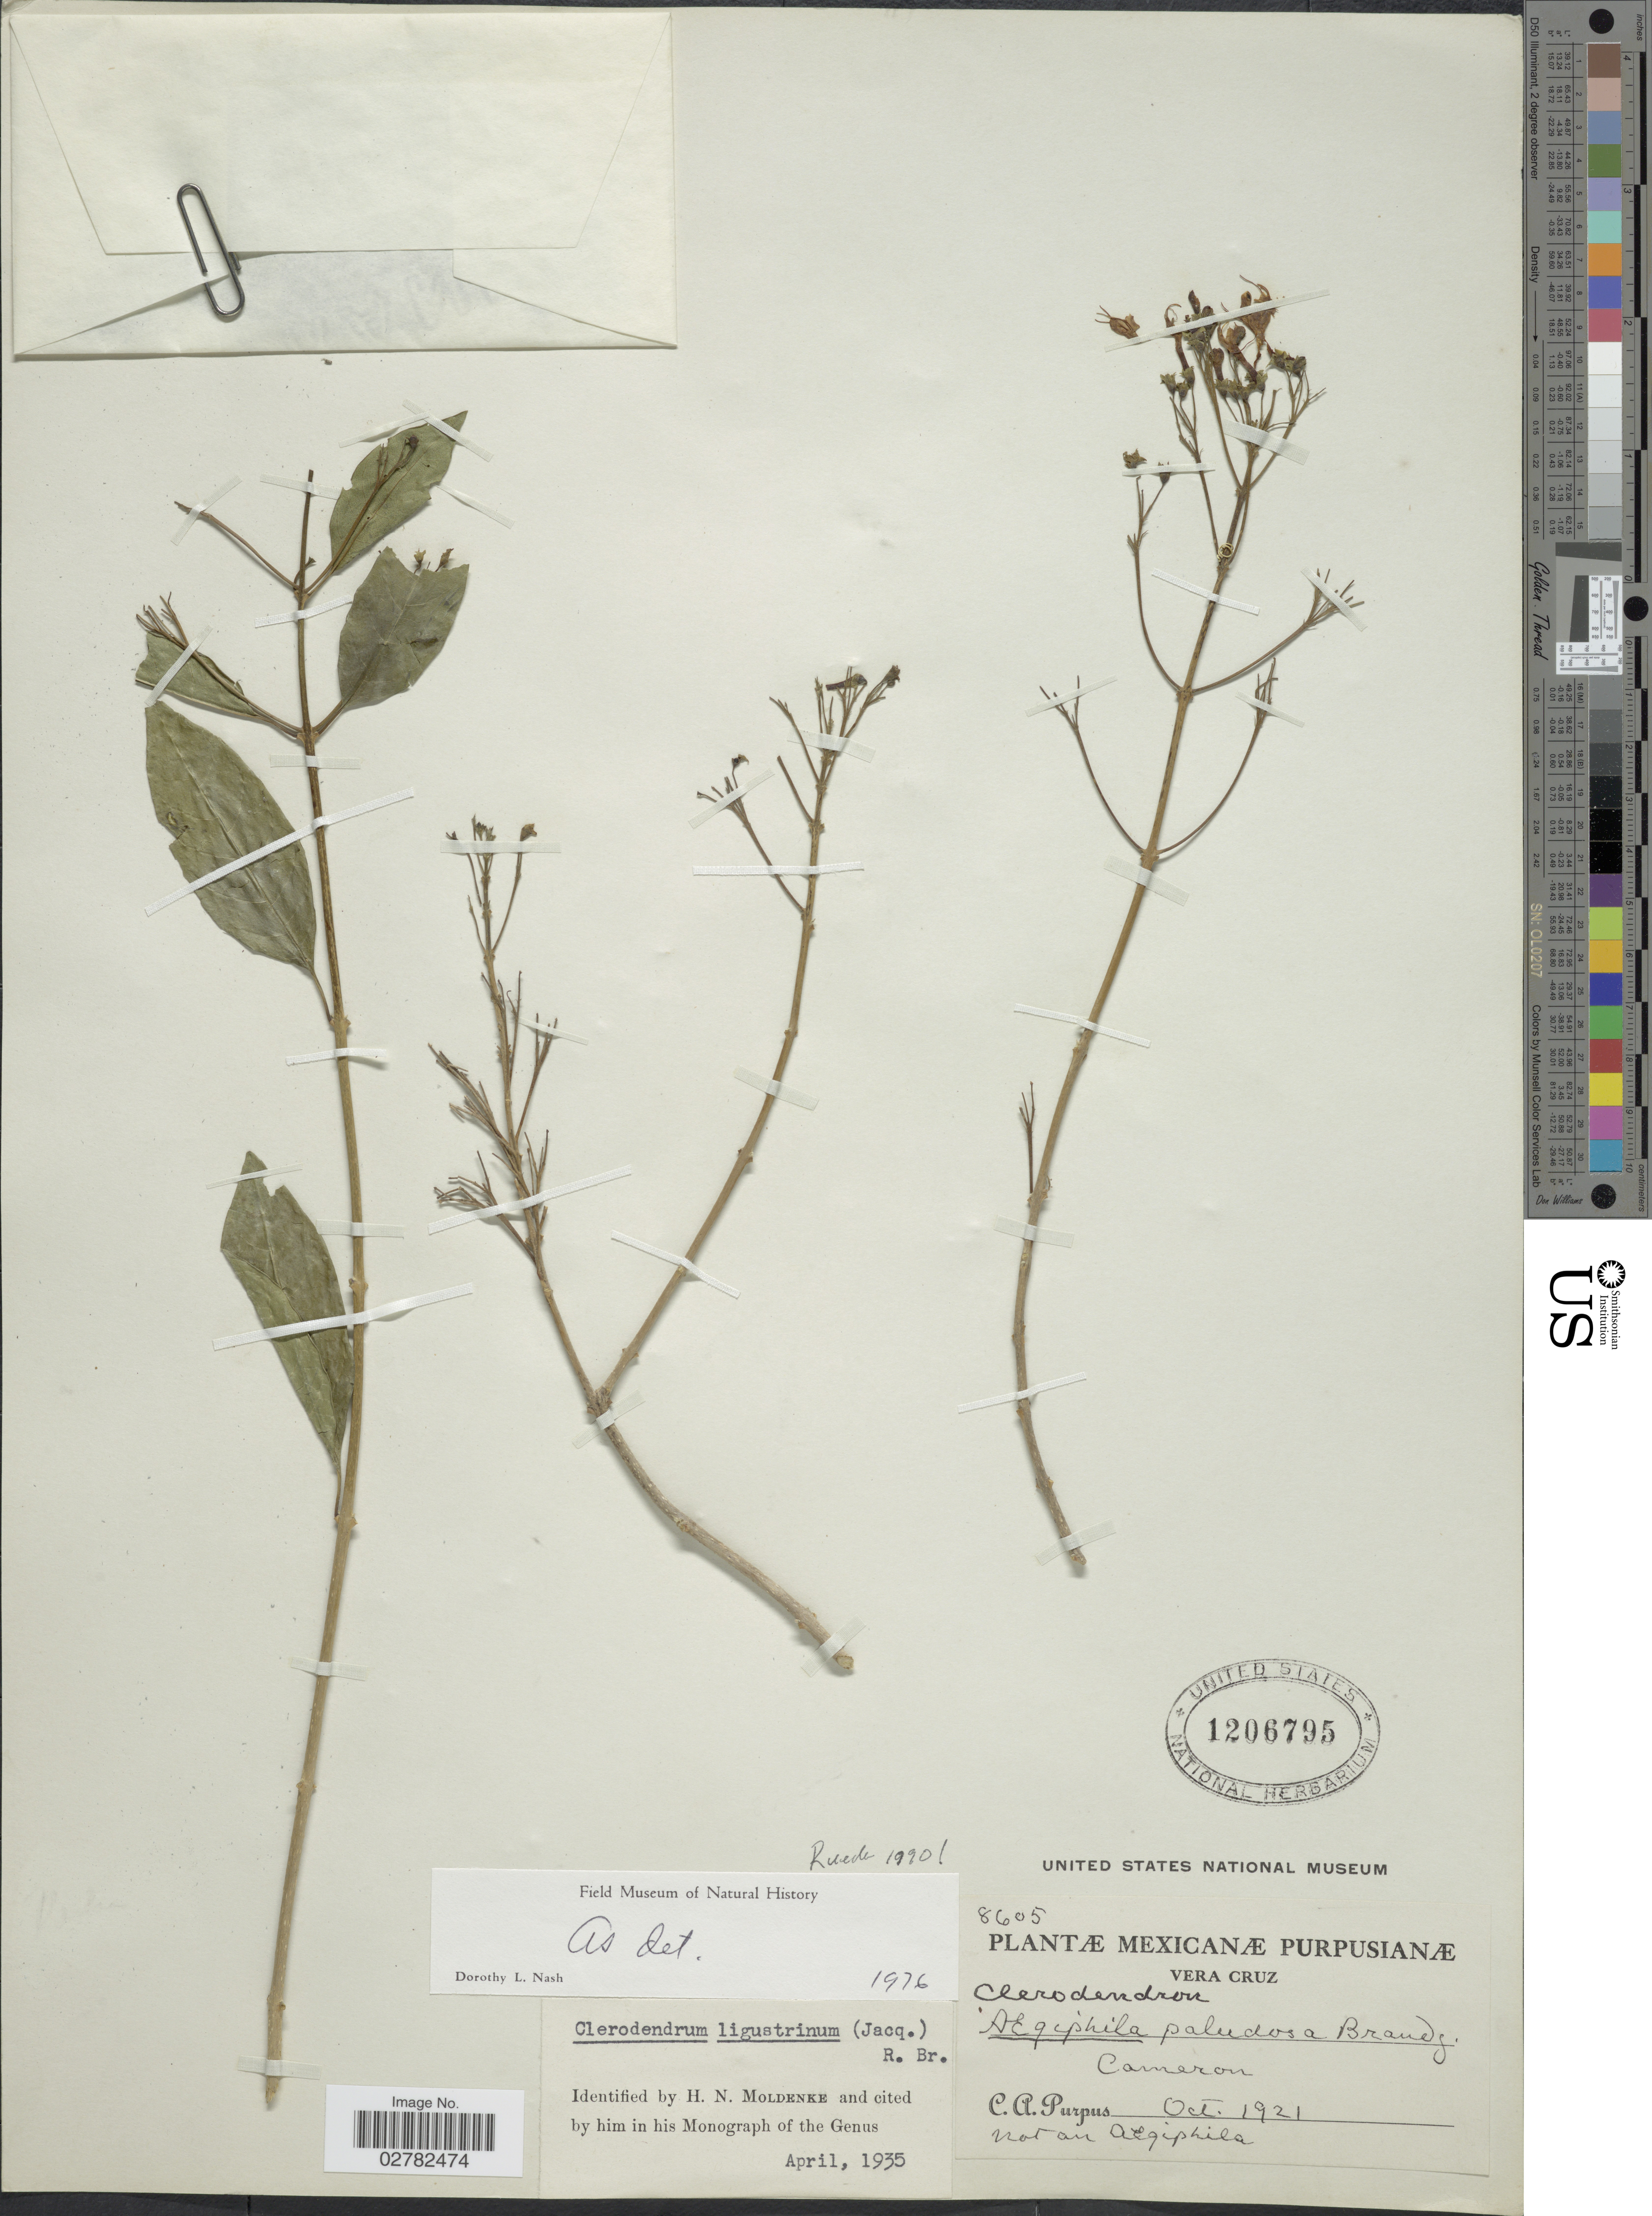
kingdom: Plantae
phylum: Tracheophyta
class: Magnoliopsida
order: Lamiales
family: Lamiaceae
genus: Clerodendrum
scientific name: Clerodendrum ligustrinum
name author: (Jacq.) R. Br.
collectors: C. A. Purpus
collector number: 8605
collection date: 1921-10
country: Mexico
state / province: Veracruz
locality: Cameron.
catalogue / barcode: US 1206795